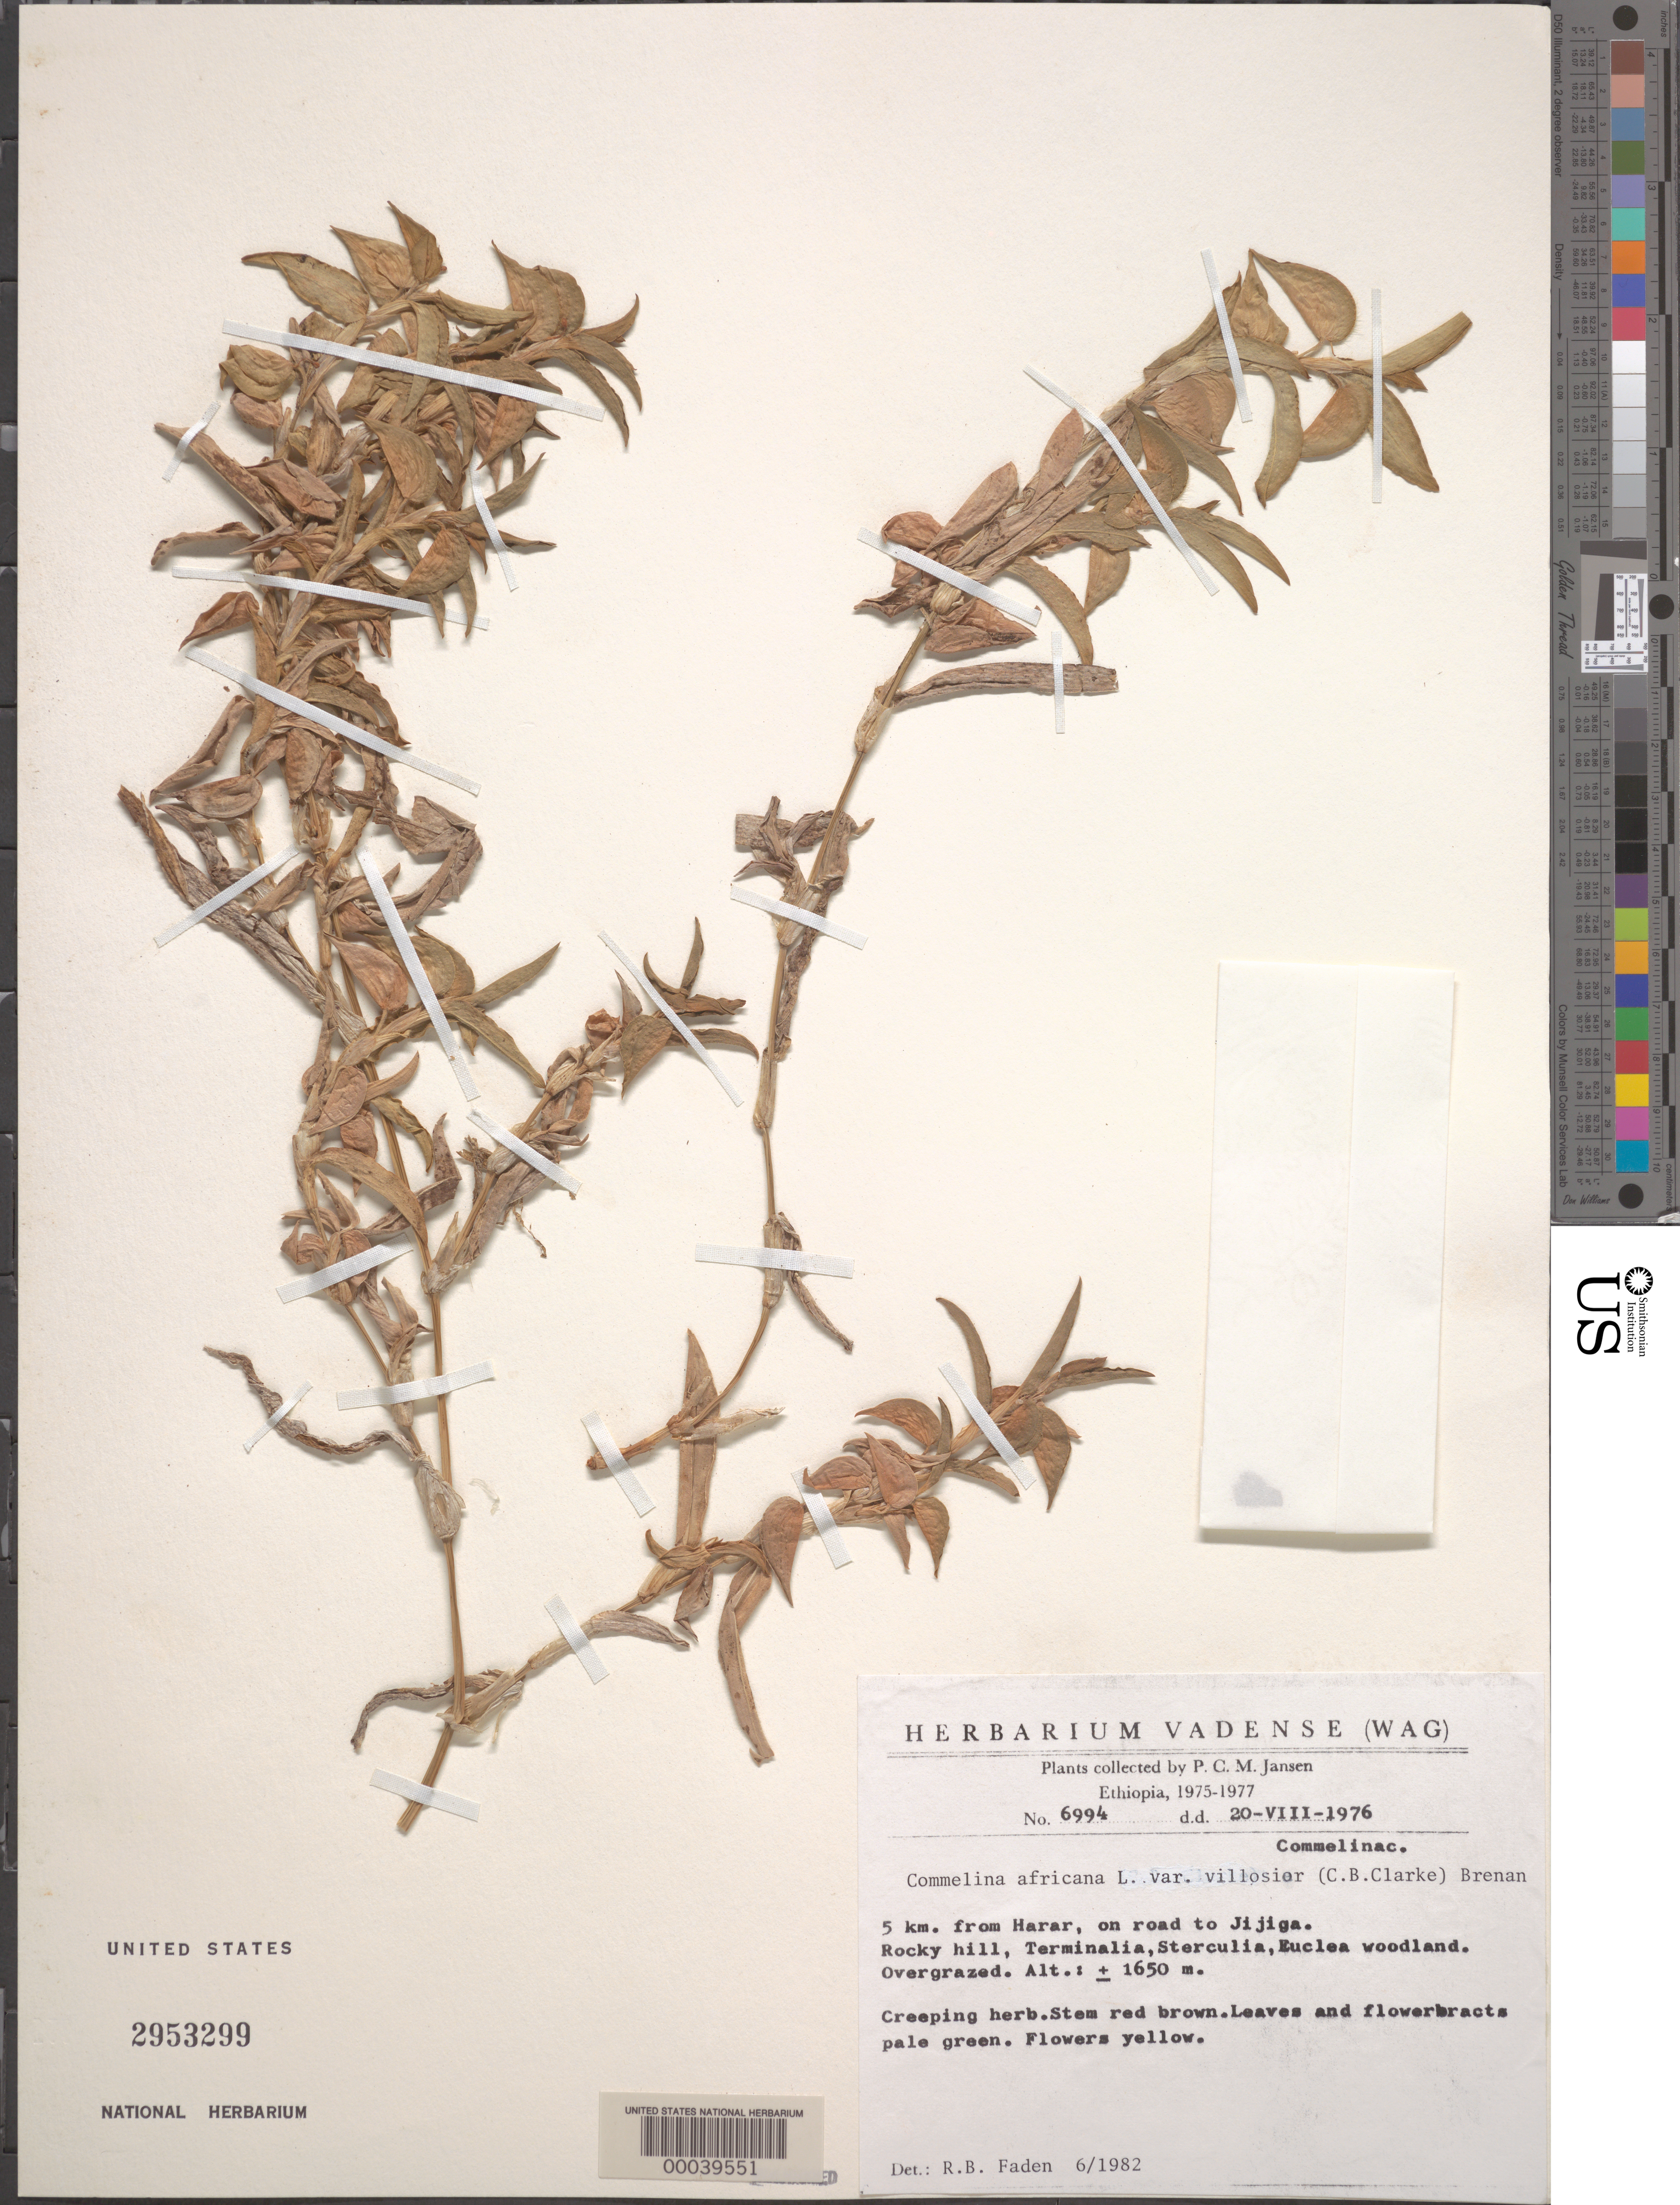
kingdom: Plantae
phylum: Tracheophyta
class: Liliopsida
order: Commelinales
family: Commelinaceae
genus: Commelina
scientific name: Commelina africana var. villosior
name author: (C.B. Clarke) Brenan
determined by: Faden, Robert B., (US), Smithsonian Institution - National Museum of Natural History (UNITED STATES)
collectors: P. Jansen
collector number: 6994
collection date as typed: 20 Aug 1976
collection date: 1976-08-20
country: Ethiopia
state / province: Harari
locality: Harar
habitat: Rocky hill; overgrazed woodland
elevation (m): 1650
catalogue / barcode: US 2953299